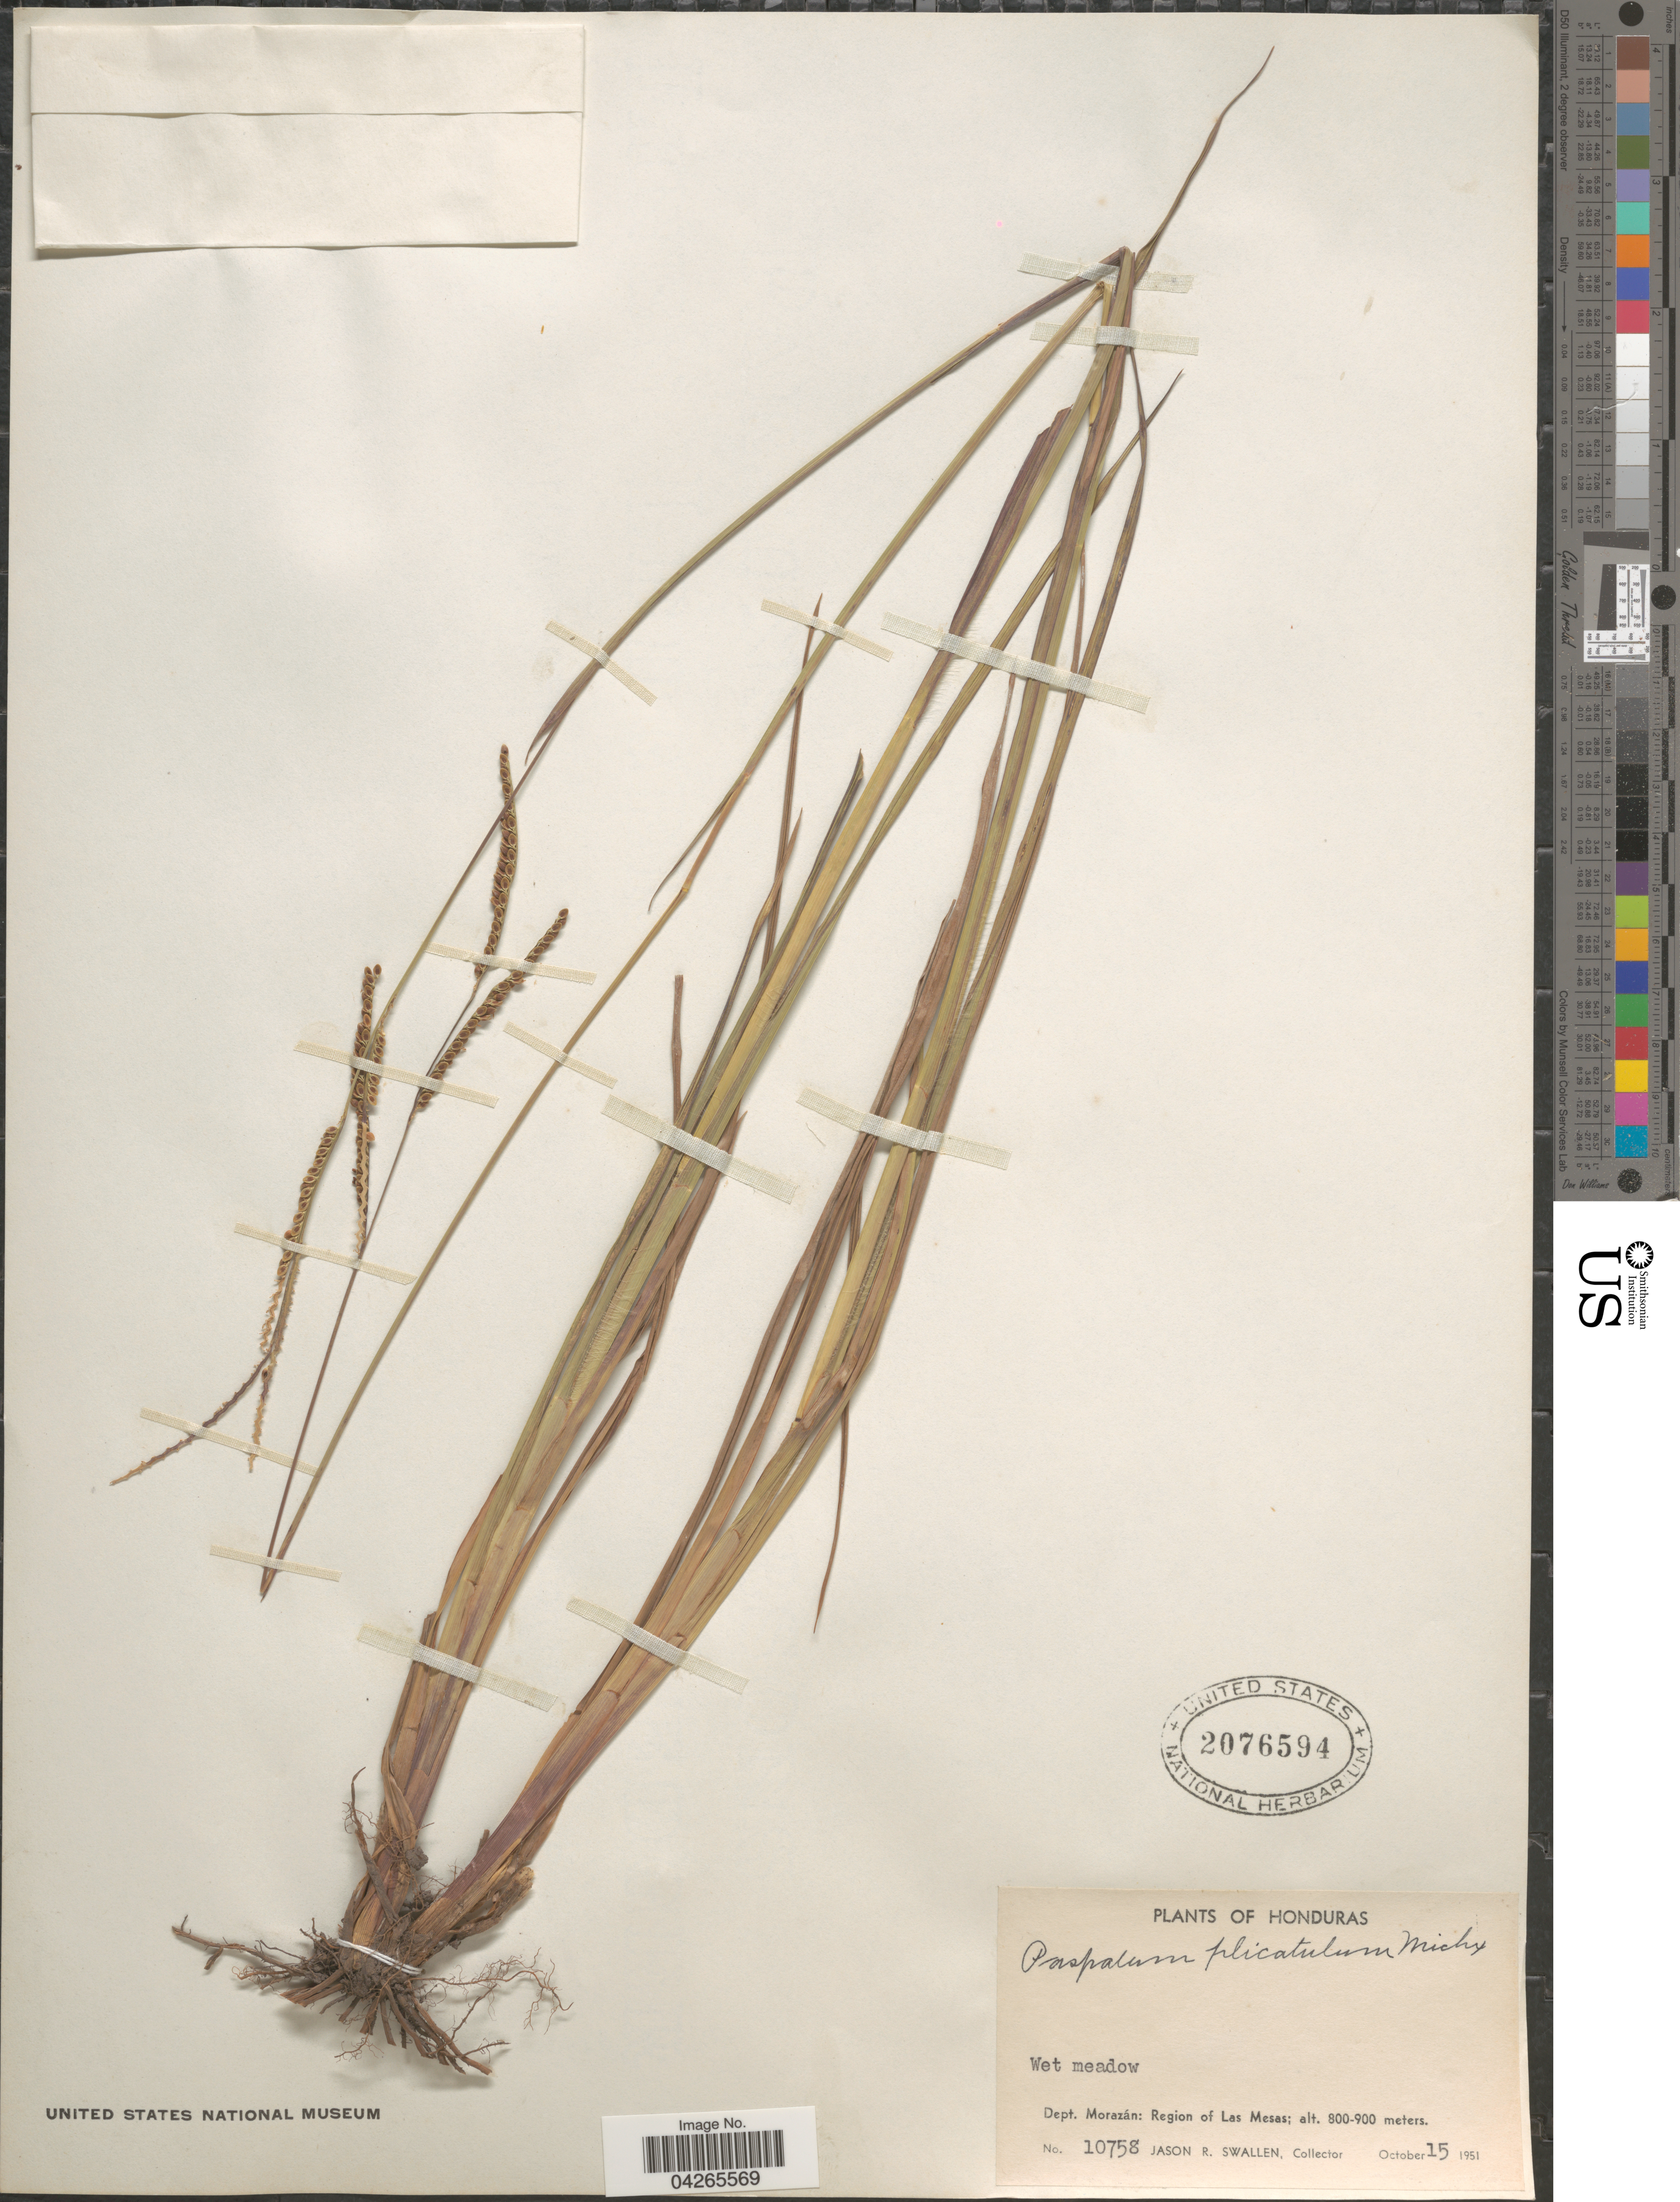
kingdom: Plantae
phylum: Tracheophyta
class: Liliopsida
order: Poales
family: Poaceae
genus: Paspalum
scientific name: Paspalum plicatulum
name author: Michx.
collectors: J. R. Swallen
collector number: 10758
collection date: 1951-10-15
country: Honduras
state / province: Fco. Morazán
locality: Dept. Morazán: Region of Las Mesas.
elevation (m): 800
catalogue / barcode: US 2076594